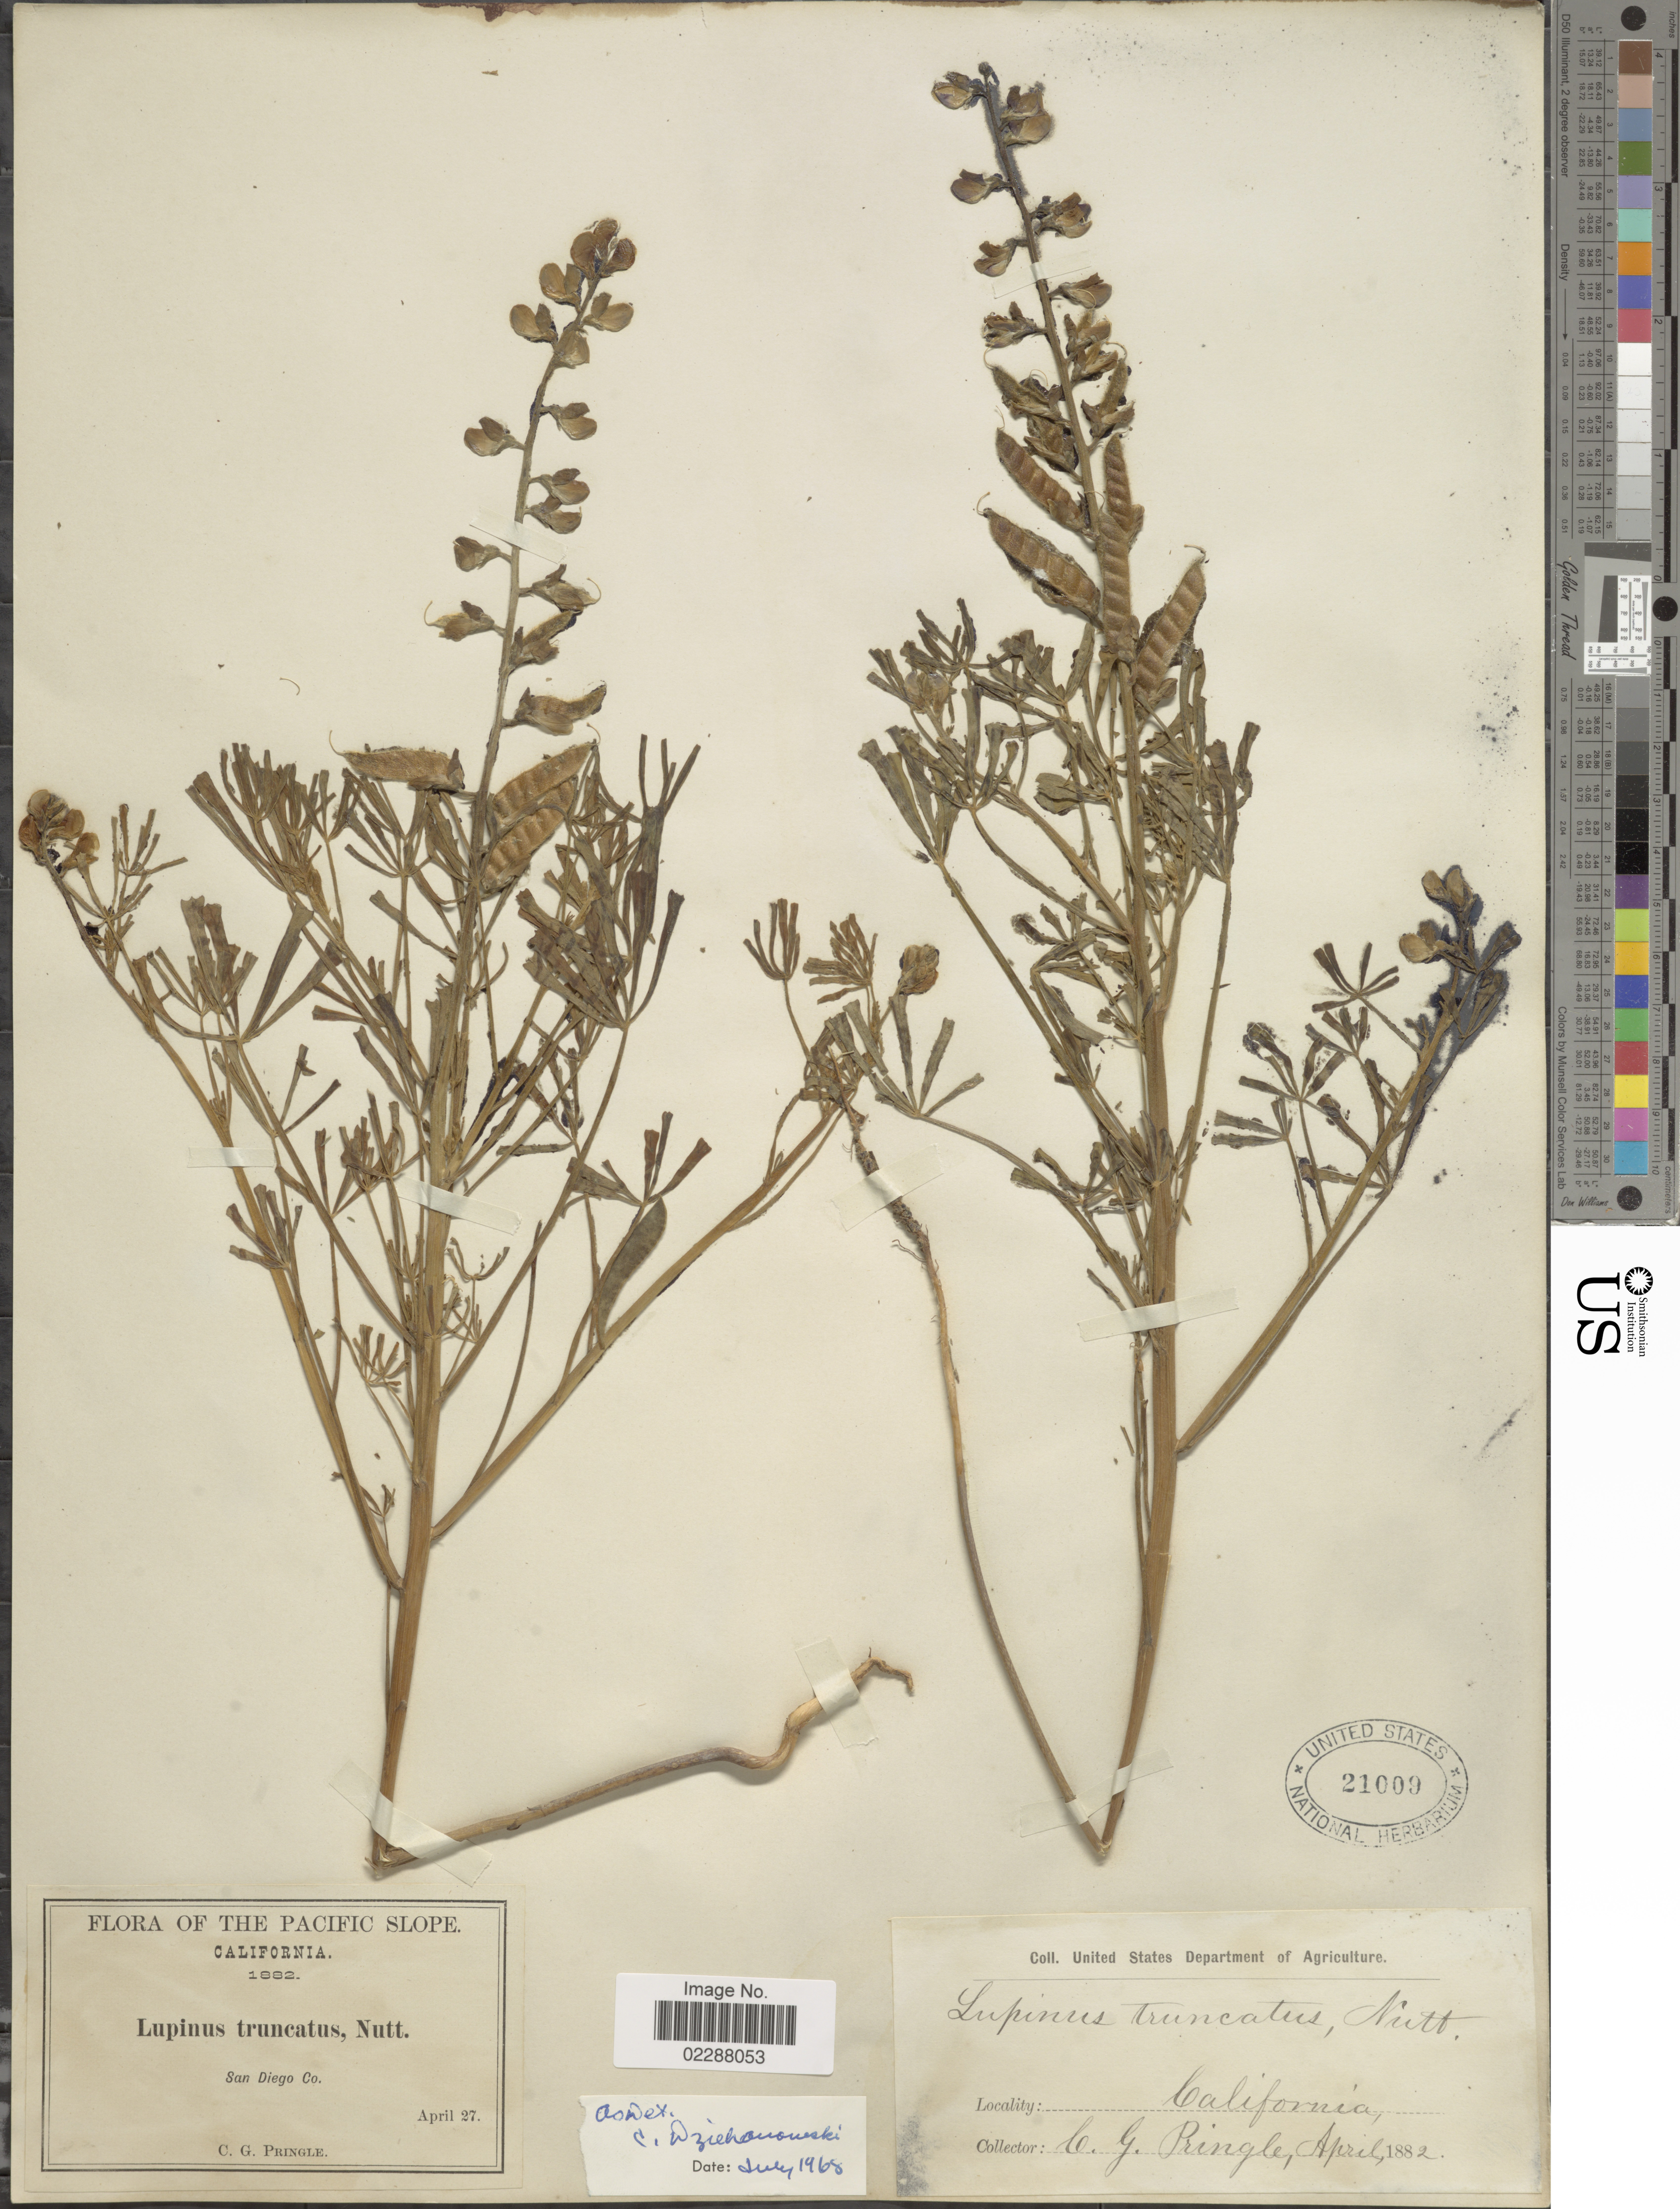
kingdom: Plantae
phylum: Tracheophyta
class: Magnoliopsida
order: Fabales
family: Fabaceae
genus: Lupinus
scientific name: Lupinus truncatus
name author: Nutt. ex Hook. & Arn.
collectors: C. G. Pringle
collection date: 1882-04-27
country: United States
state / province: California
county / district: San Diego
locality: San Diego Co.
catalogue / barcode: US 21009